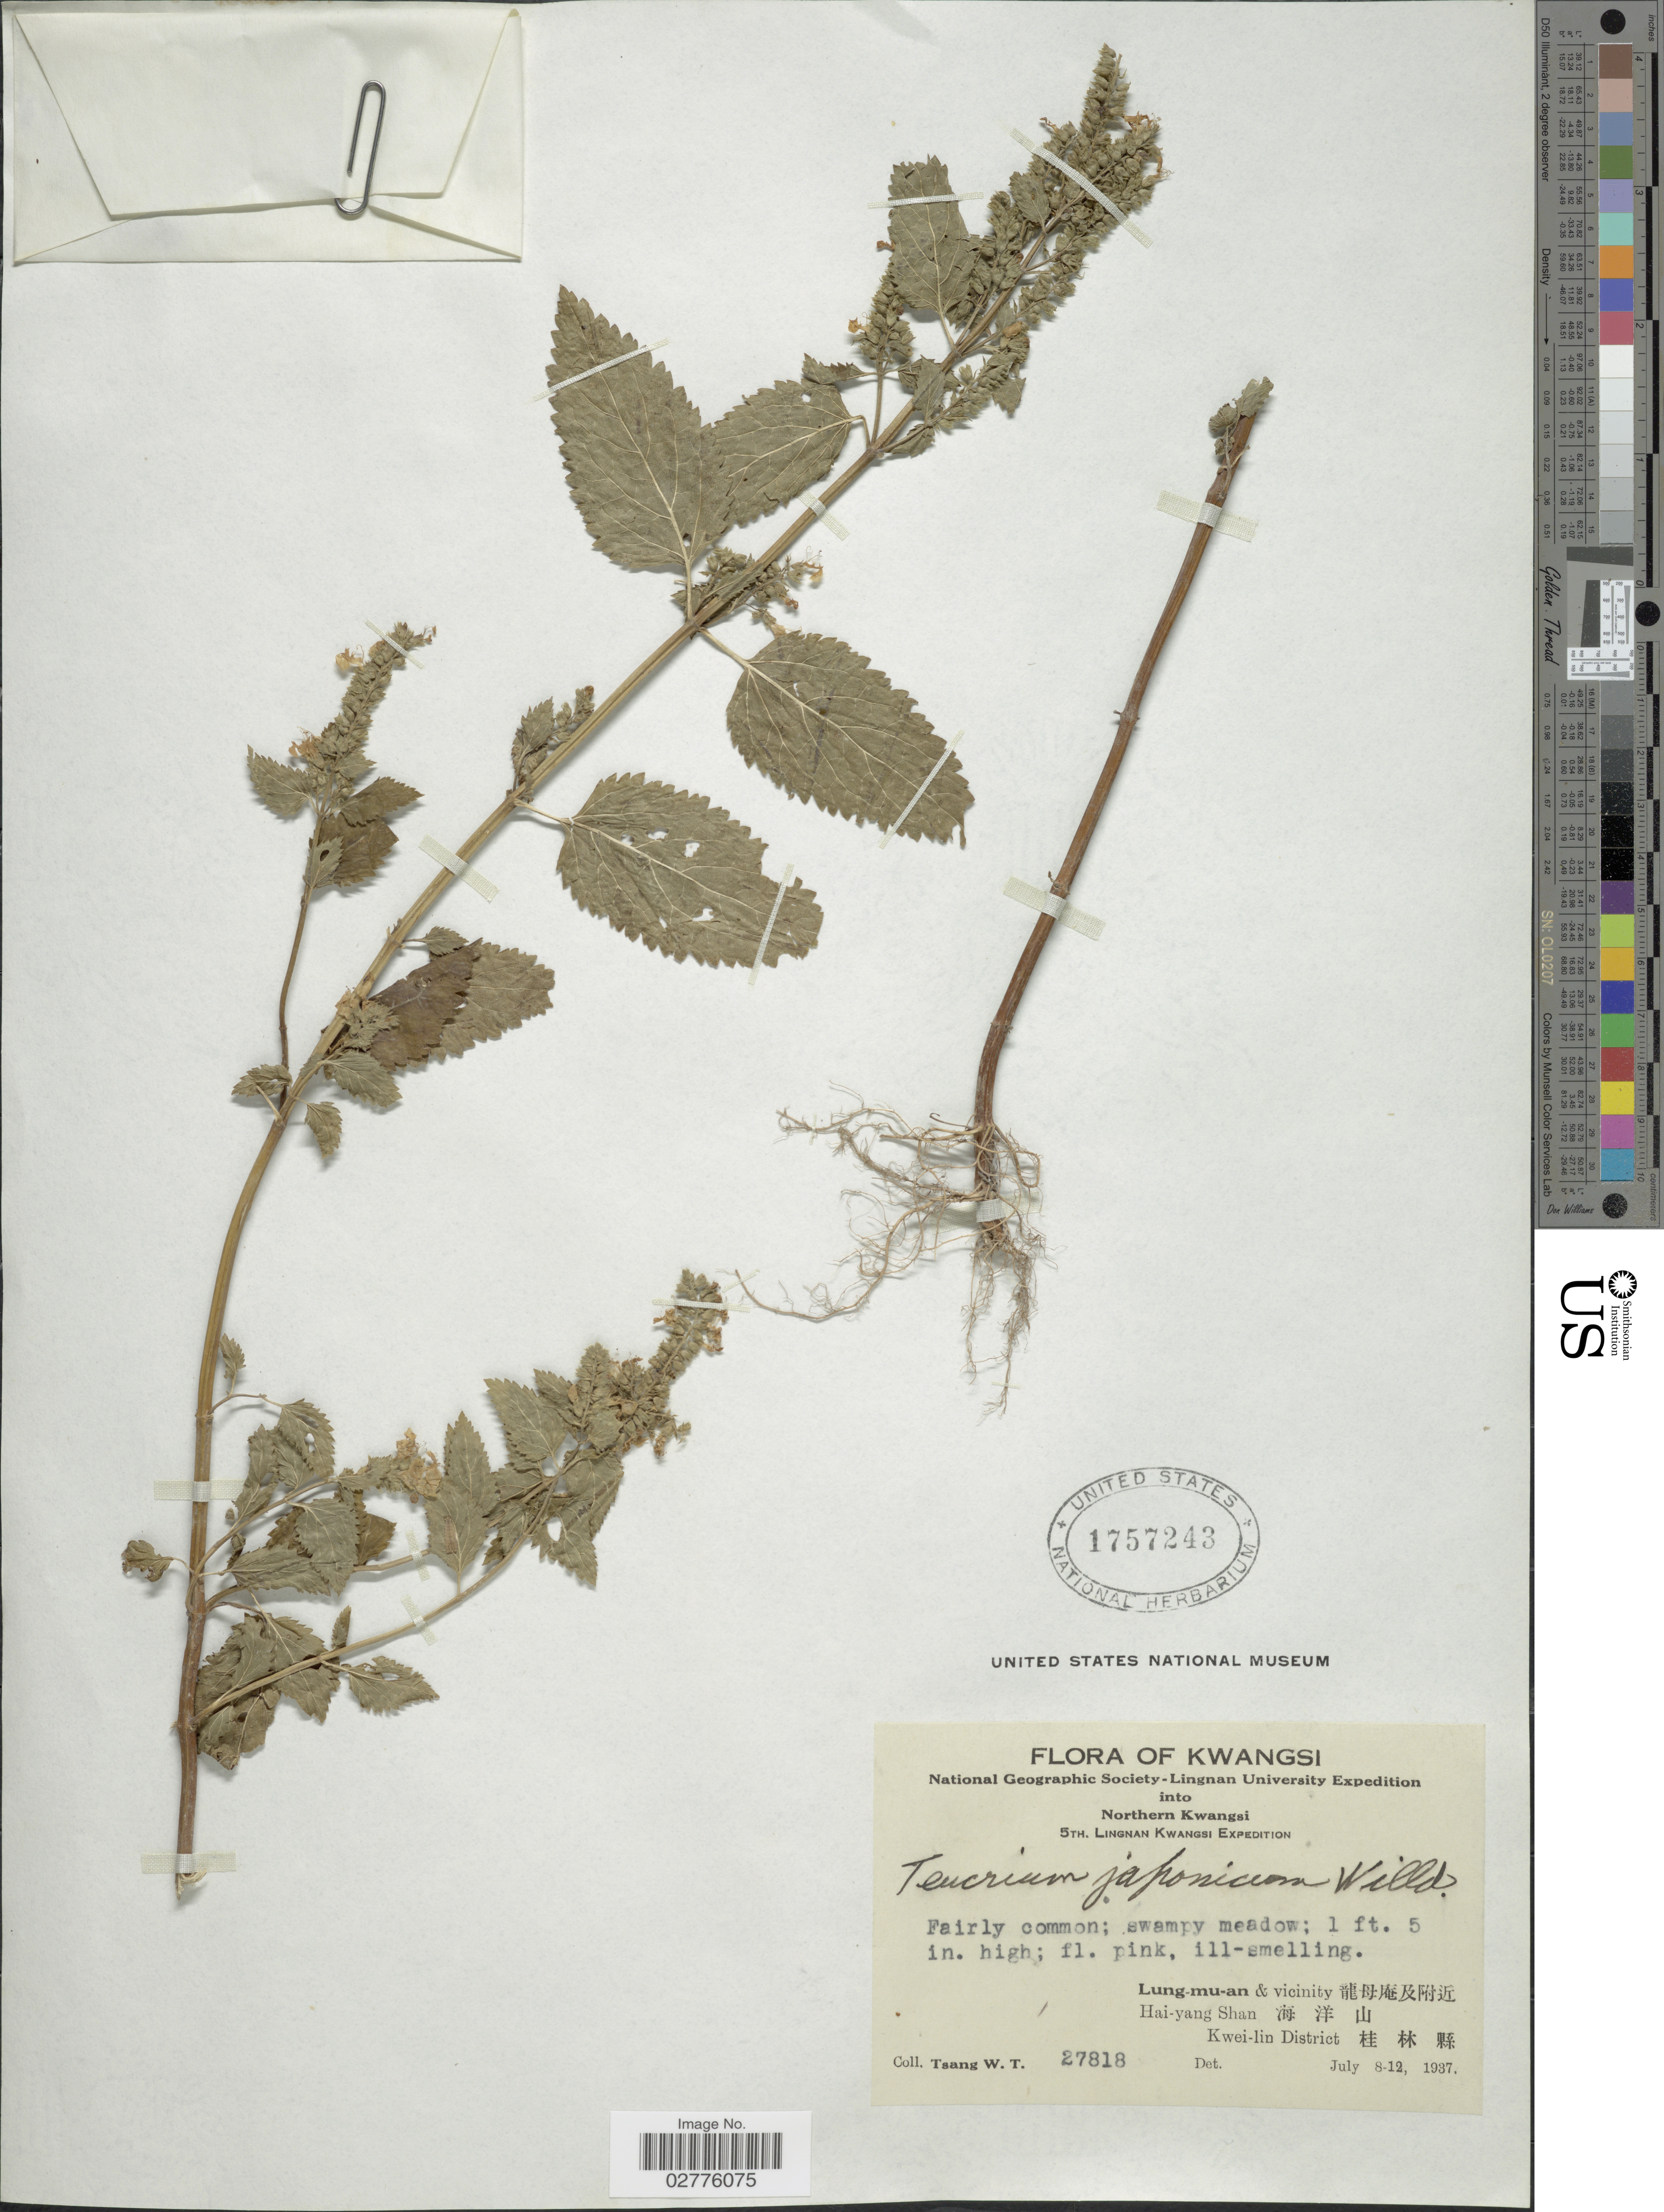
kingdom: Plantae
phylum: Tracheophyta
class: Magnoliopsida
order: Lamiales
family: Lamiaceae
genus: Teucrium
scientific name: Teucrium japonicum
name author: Houtt.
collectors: W. T. Tsang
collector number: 27818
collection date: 1937-07-08/1937-07-12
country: China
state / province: Guangxi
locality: Kwangsi, Northern Kwangsi, Lung-mu-an & vicinity, Hai-yang Shan, Kwei-lin District.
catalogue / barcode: US 1757243